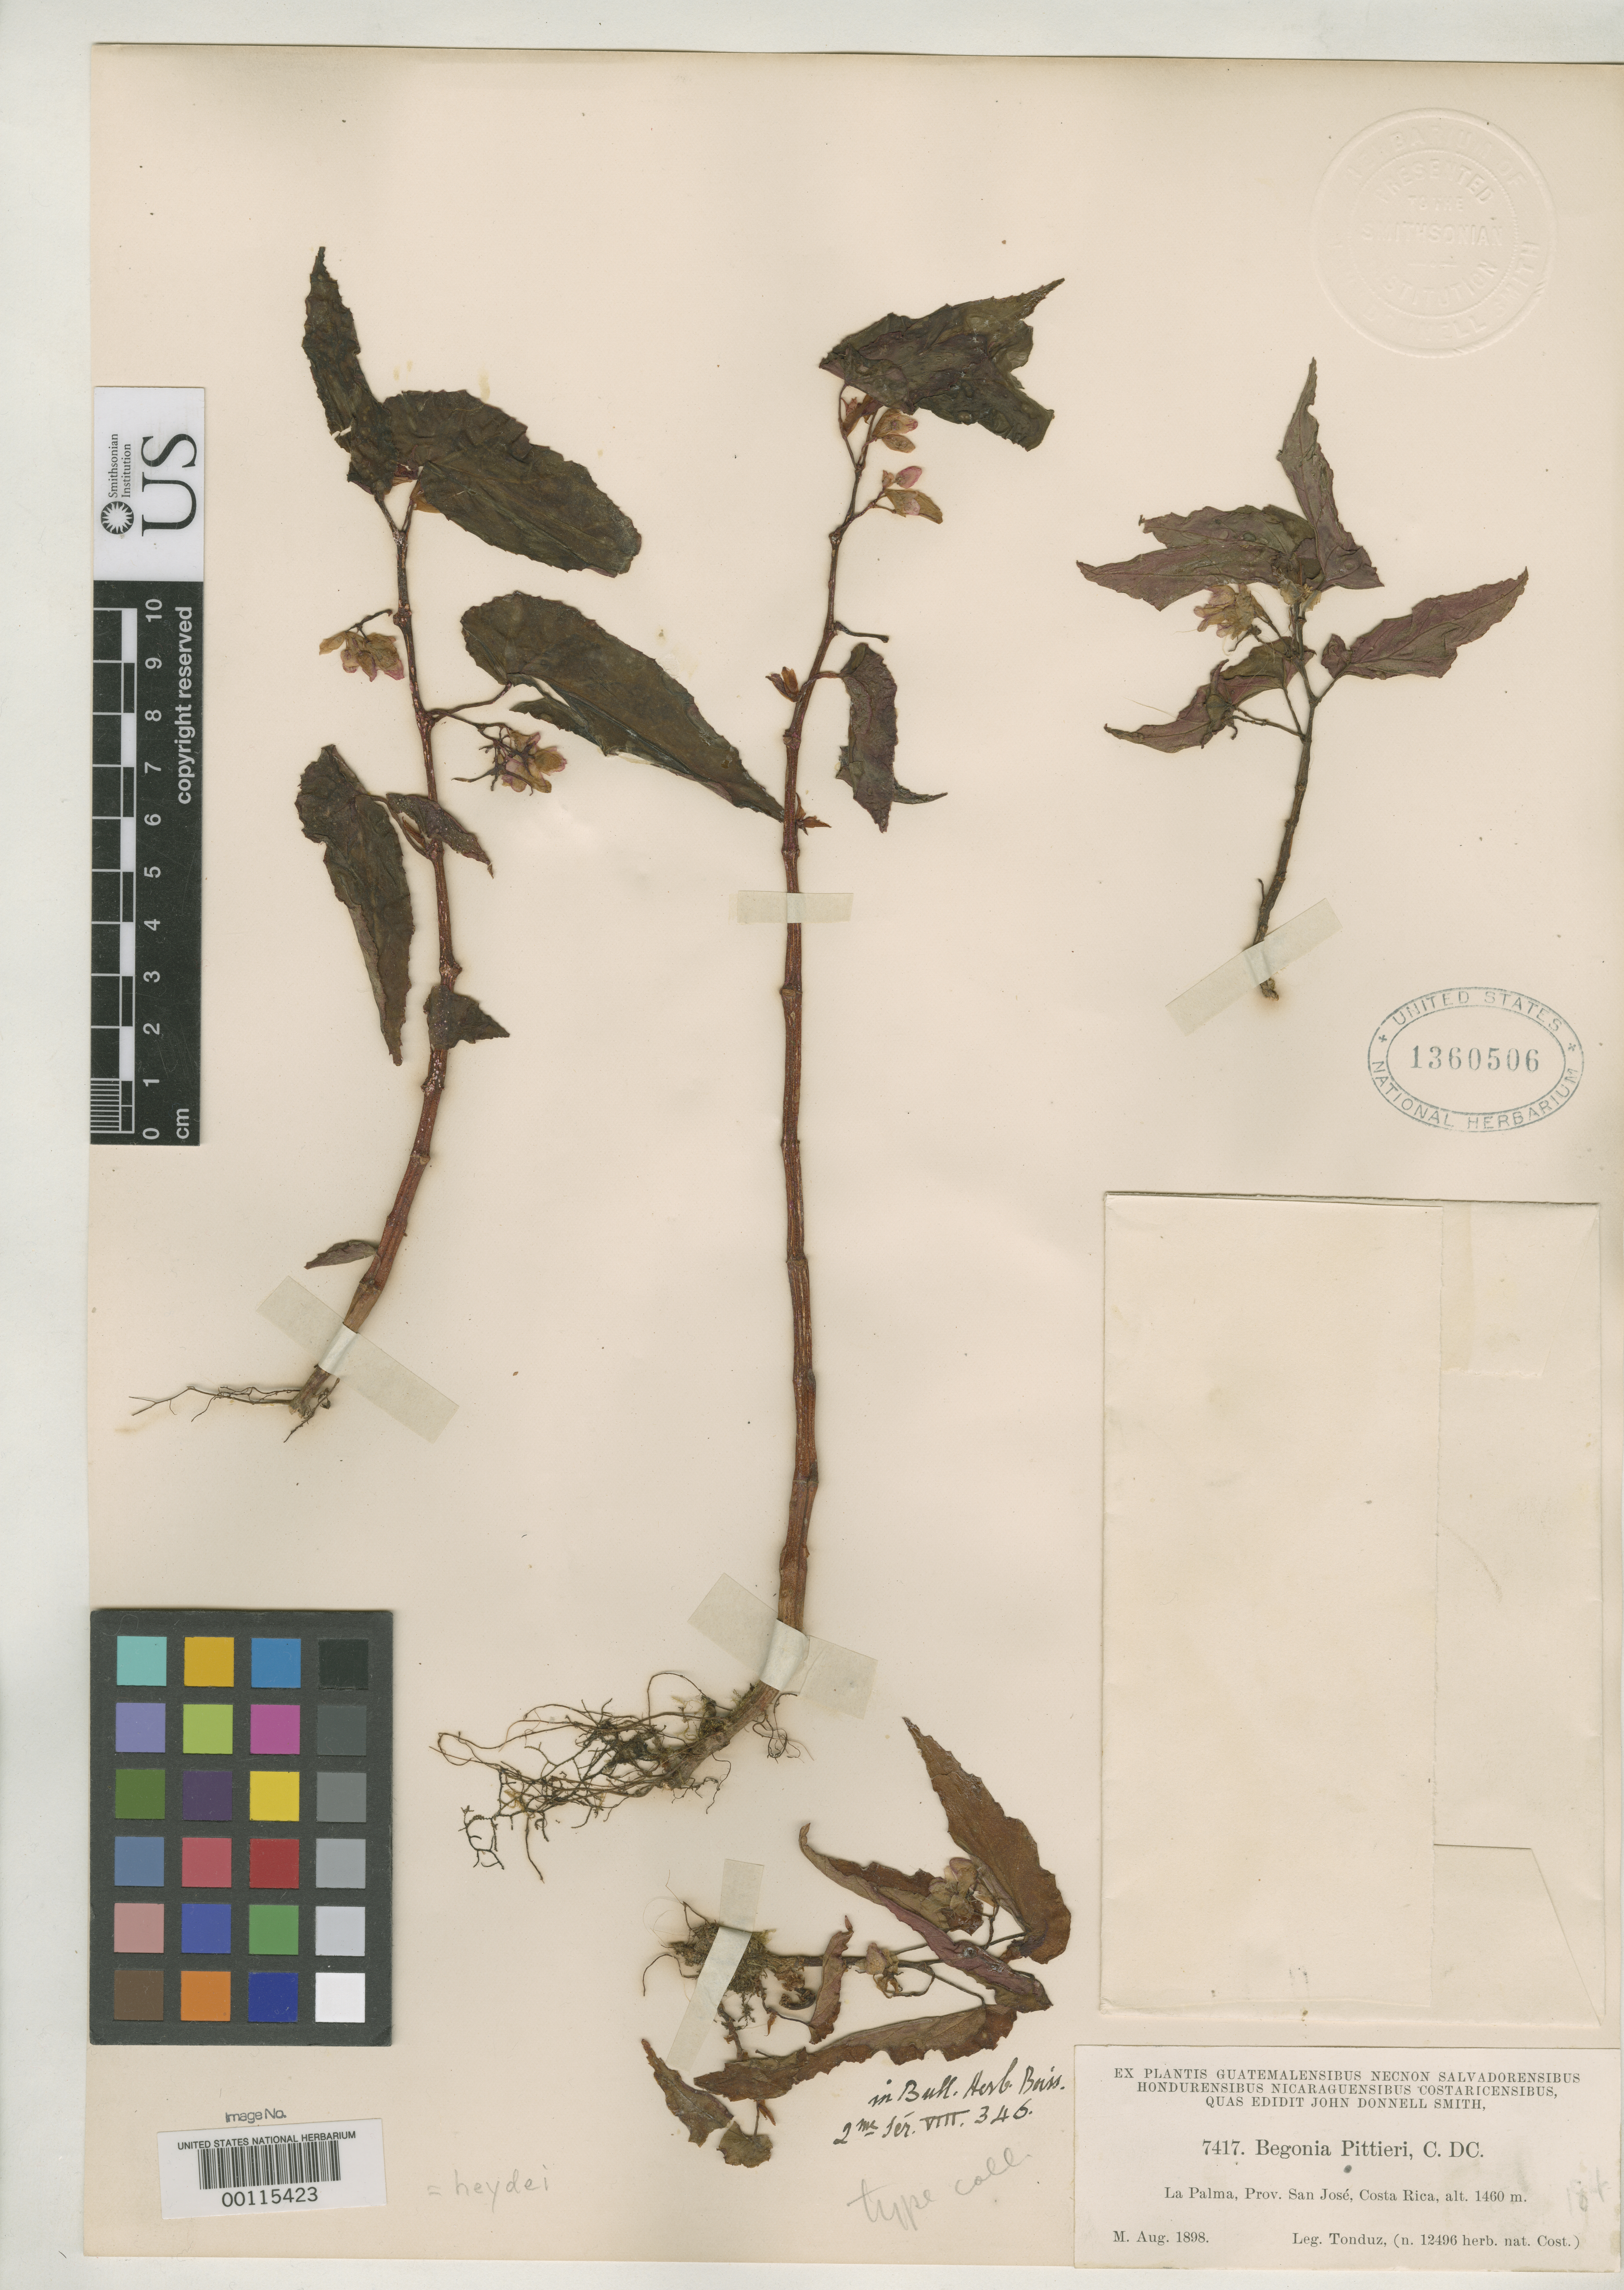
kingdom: Plantae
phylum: Tracheophyta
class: Magnoliopsida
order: Cucurbitales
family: Begoniaceae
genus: Begonia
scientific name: Begonia pittieri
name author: C. DC.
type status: Isosyntype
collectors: A. Tonduz & H. F. Pittier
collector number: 7417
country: Costa Rica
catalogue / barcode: US 1360506